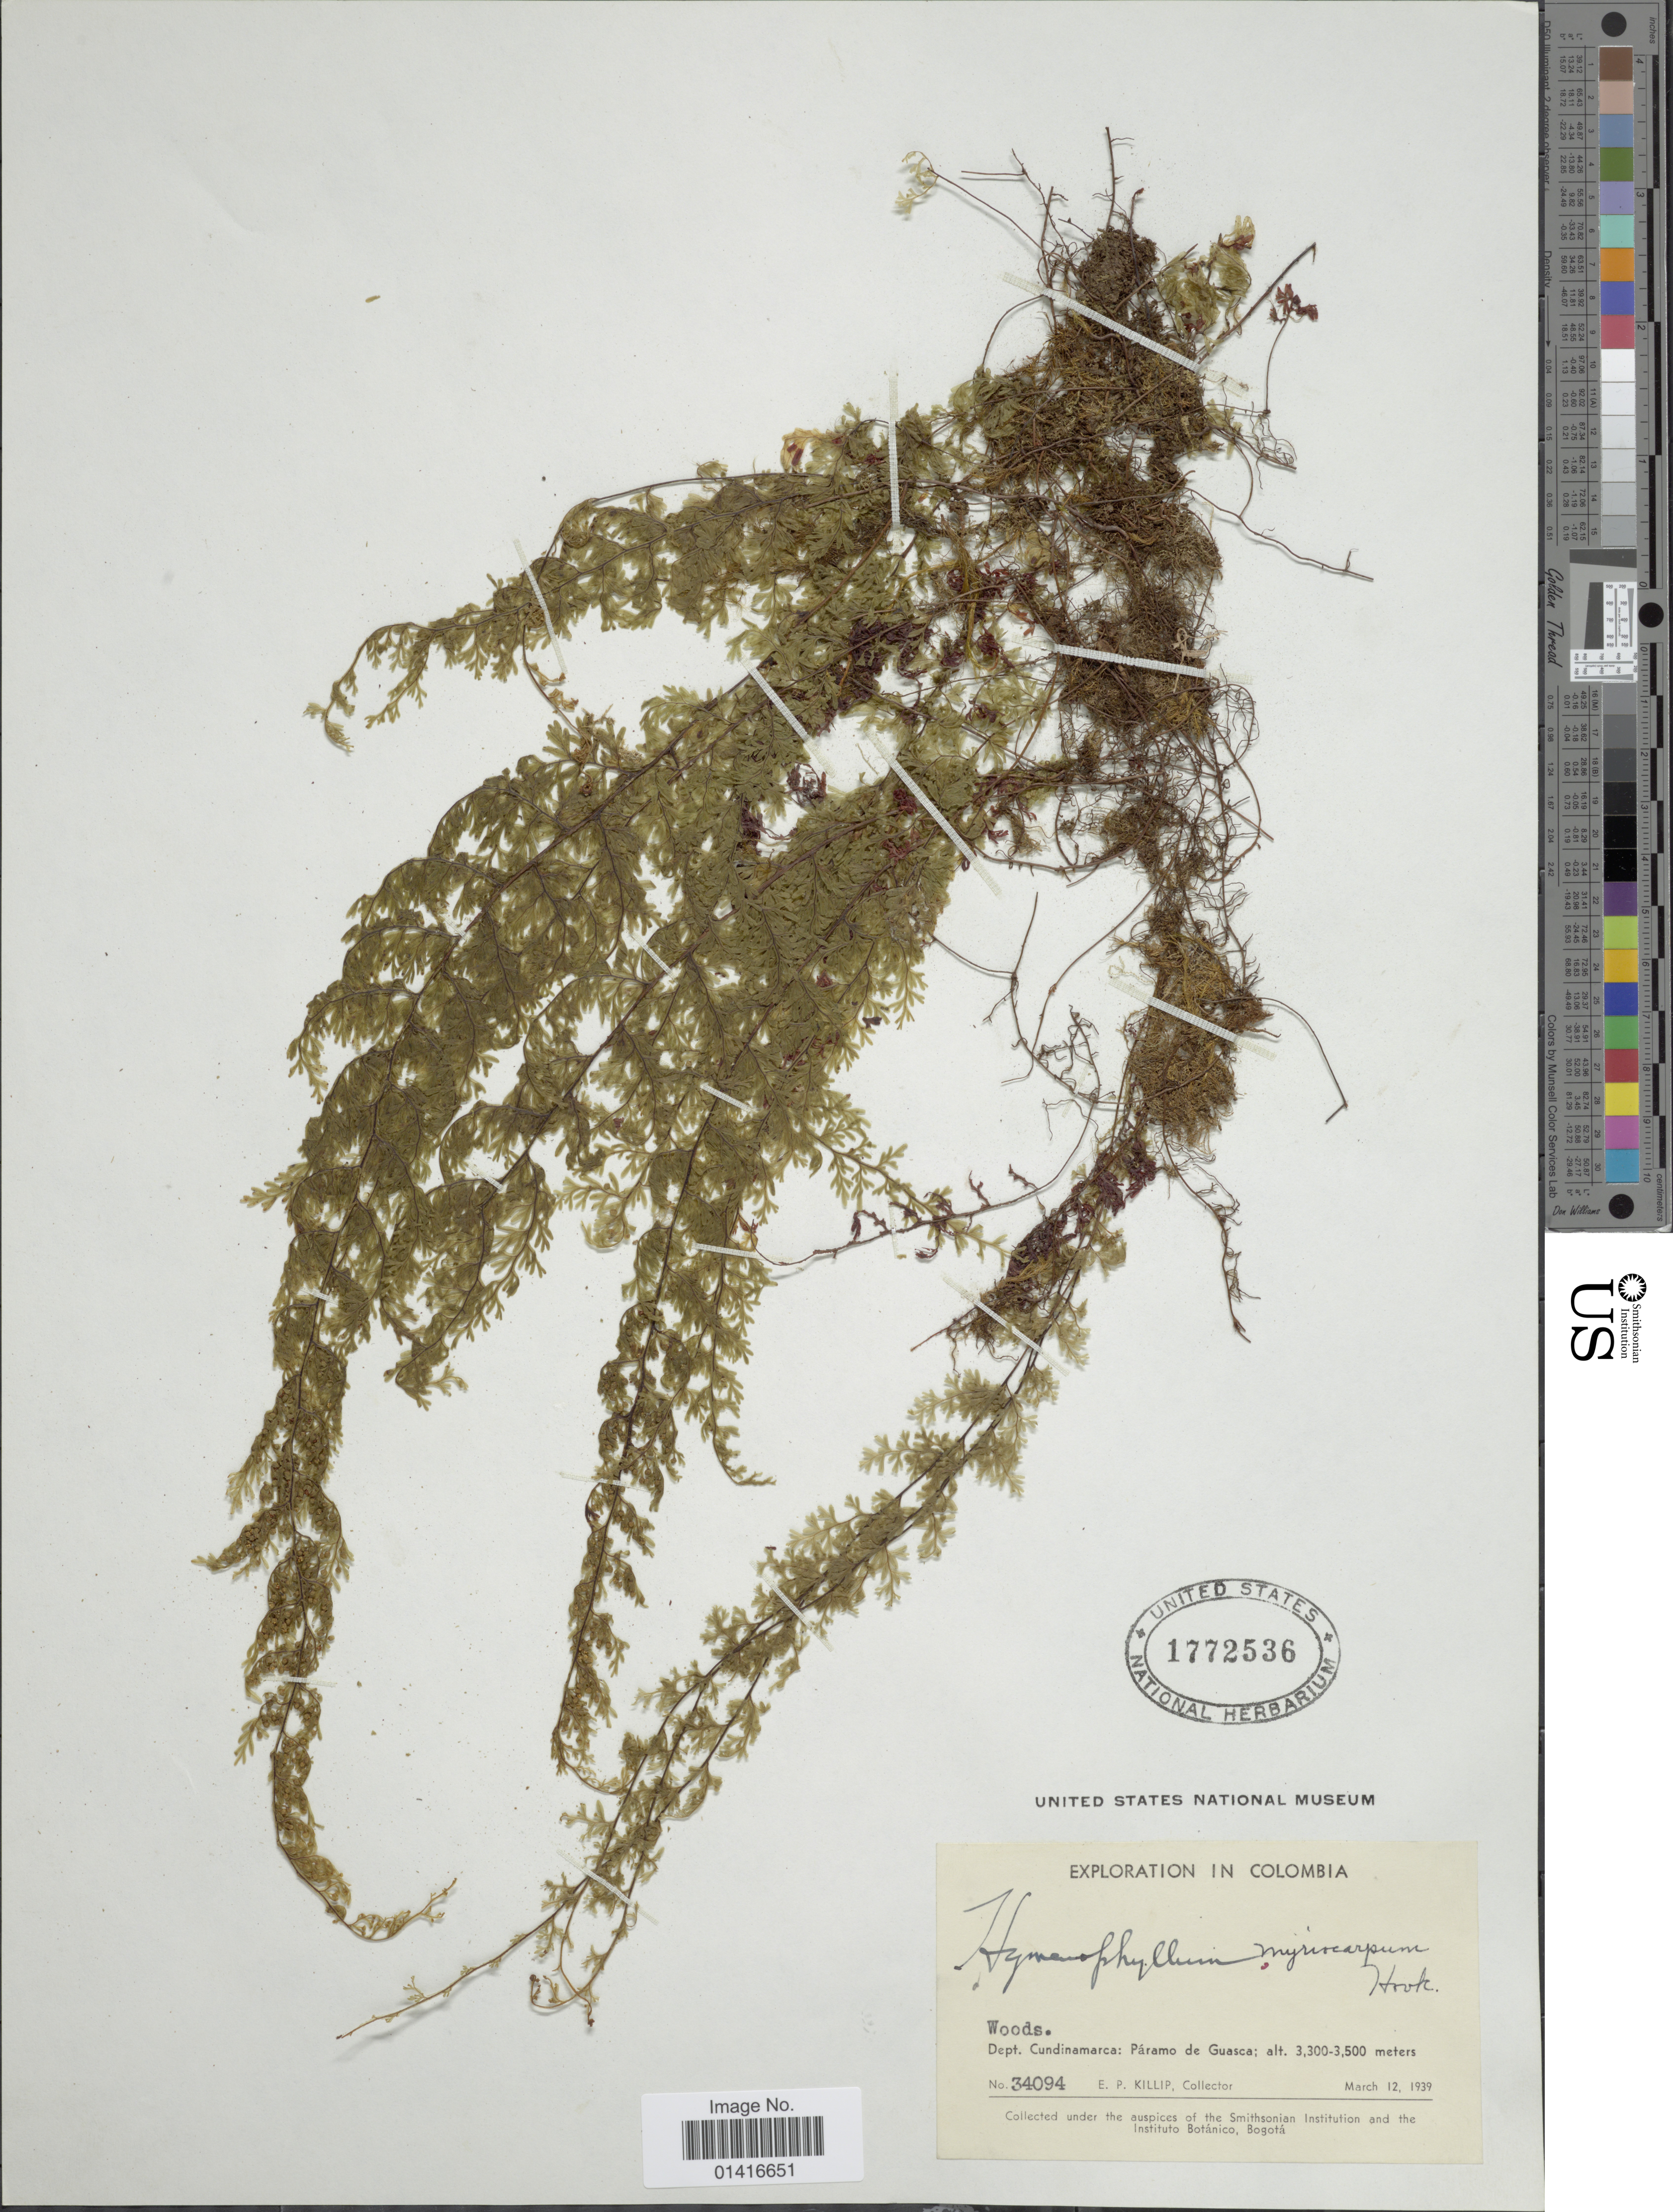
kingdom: Plantae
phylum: Tracheophyta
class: Polypodiopsida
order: Hymenophyllales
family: Hymenophyllaceae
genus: Hymenophyllum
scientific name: Hymenophyllum myriocarpum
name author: Hook.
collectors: E. P. Killip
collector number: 34094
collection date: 1939-03-12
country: Colombia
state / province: Cundinamarca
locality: Woods. Dept. Cundinamarca: Páramo de Guasca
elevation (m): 3300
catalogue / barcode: US 1772536